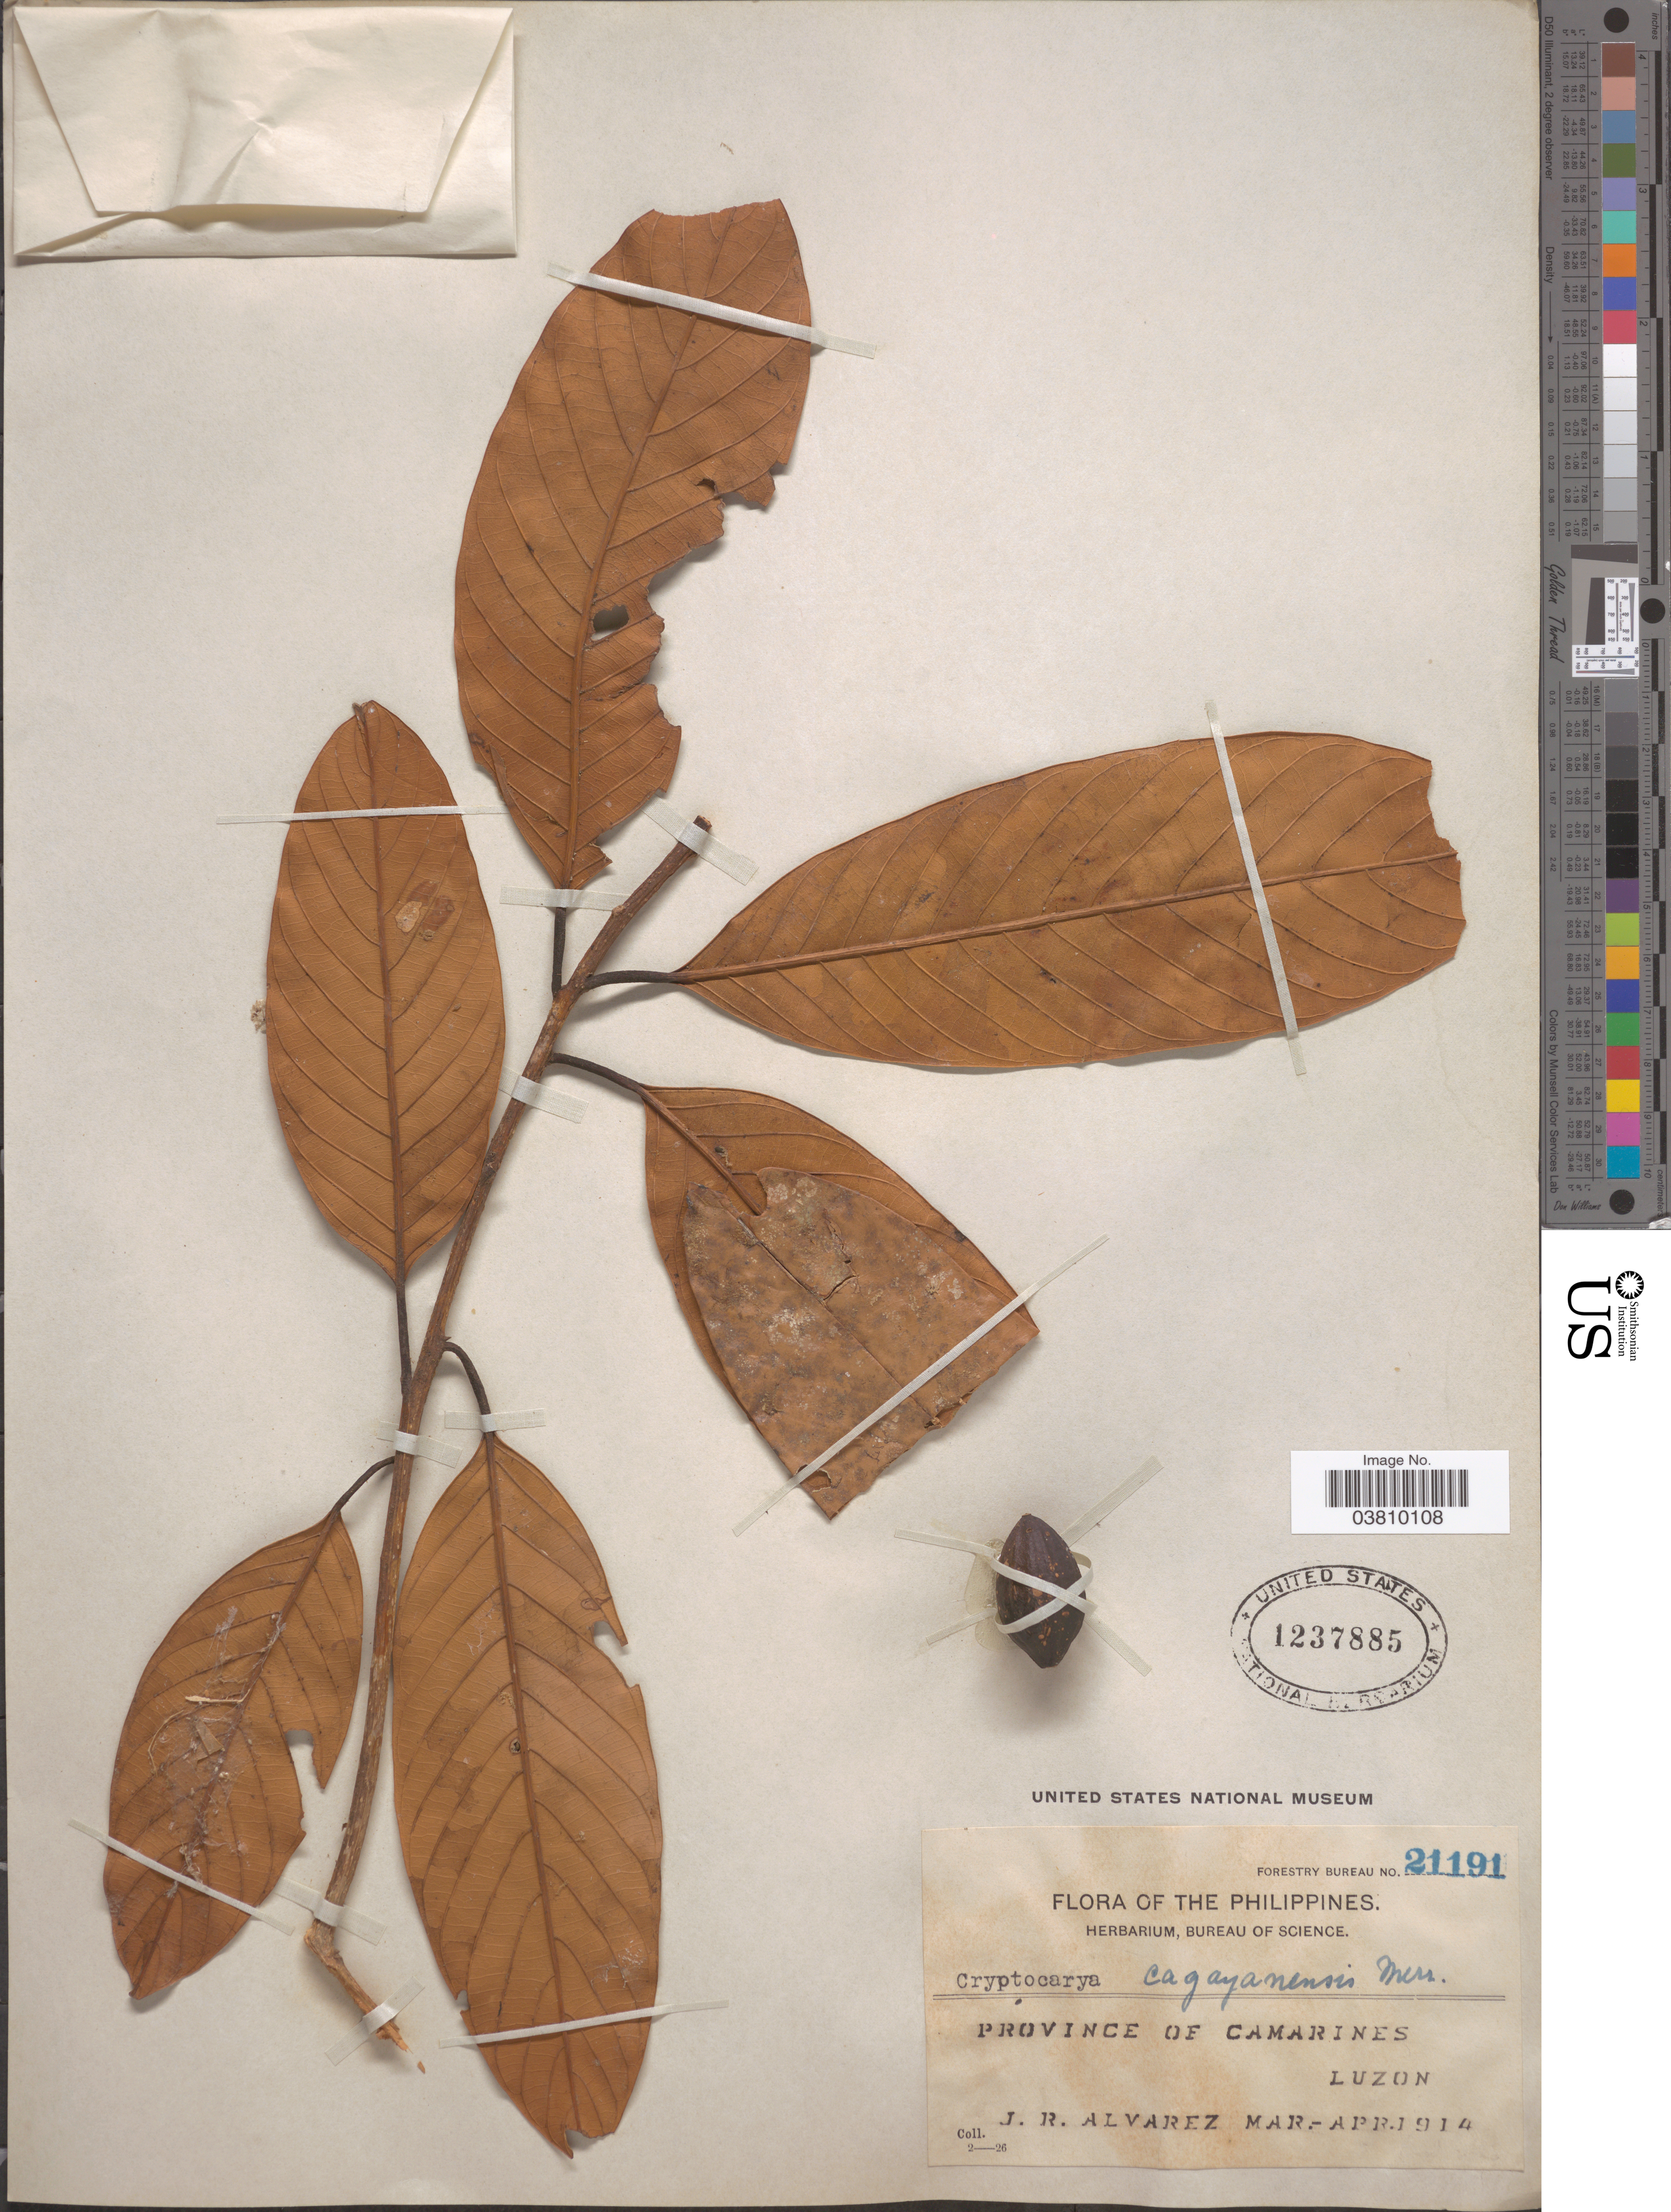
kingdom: Plantae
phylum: Tracheophyta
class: Magnoliopsida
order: Laurales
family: Lauraceae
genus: Cryptocarya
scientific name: Cryptocarya cagayanensis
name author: Merr.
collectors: J. Alvarez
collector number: Forestry Bureau 21191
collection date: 1914-03/1914-04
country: Philippines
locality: Province of Camarines, Luzon.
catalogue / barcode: US 1237885